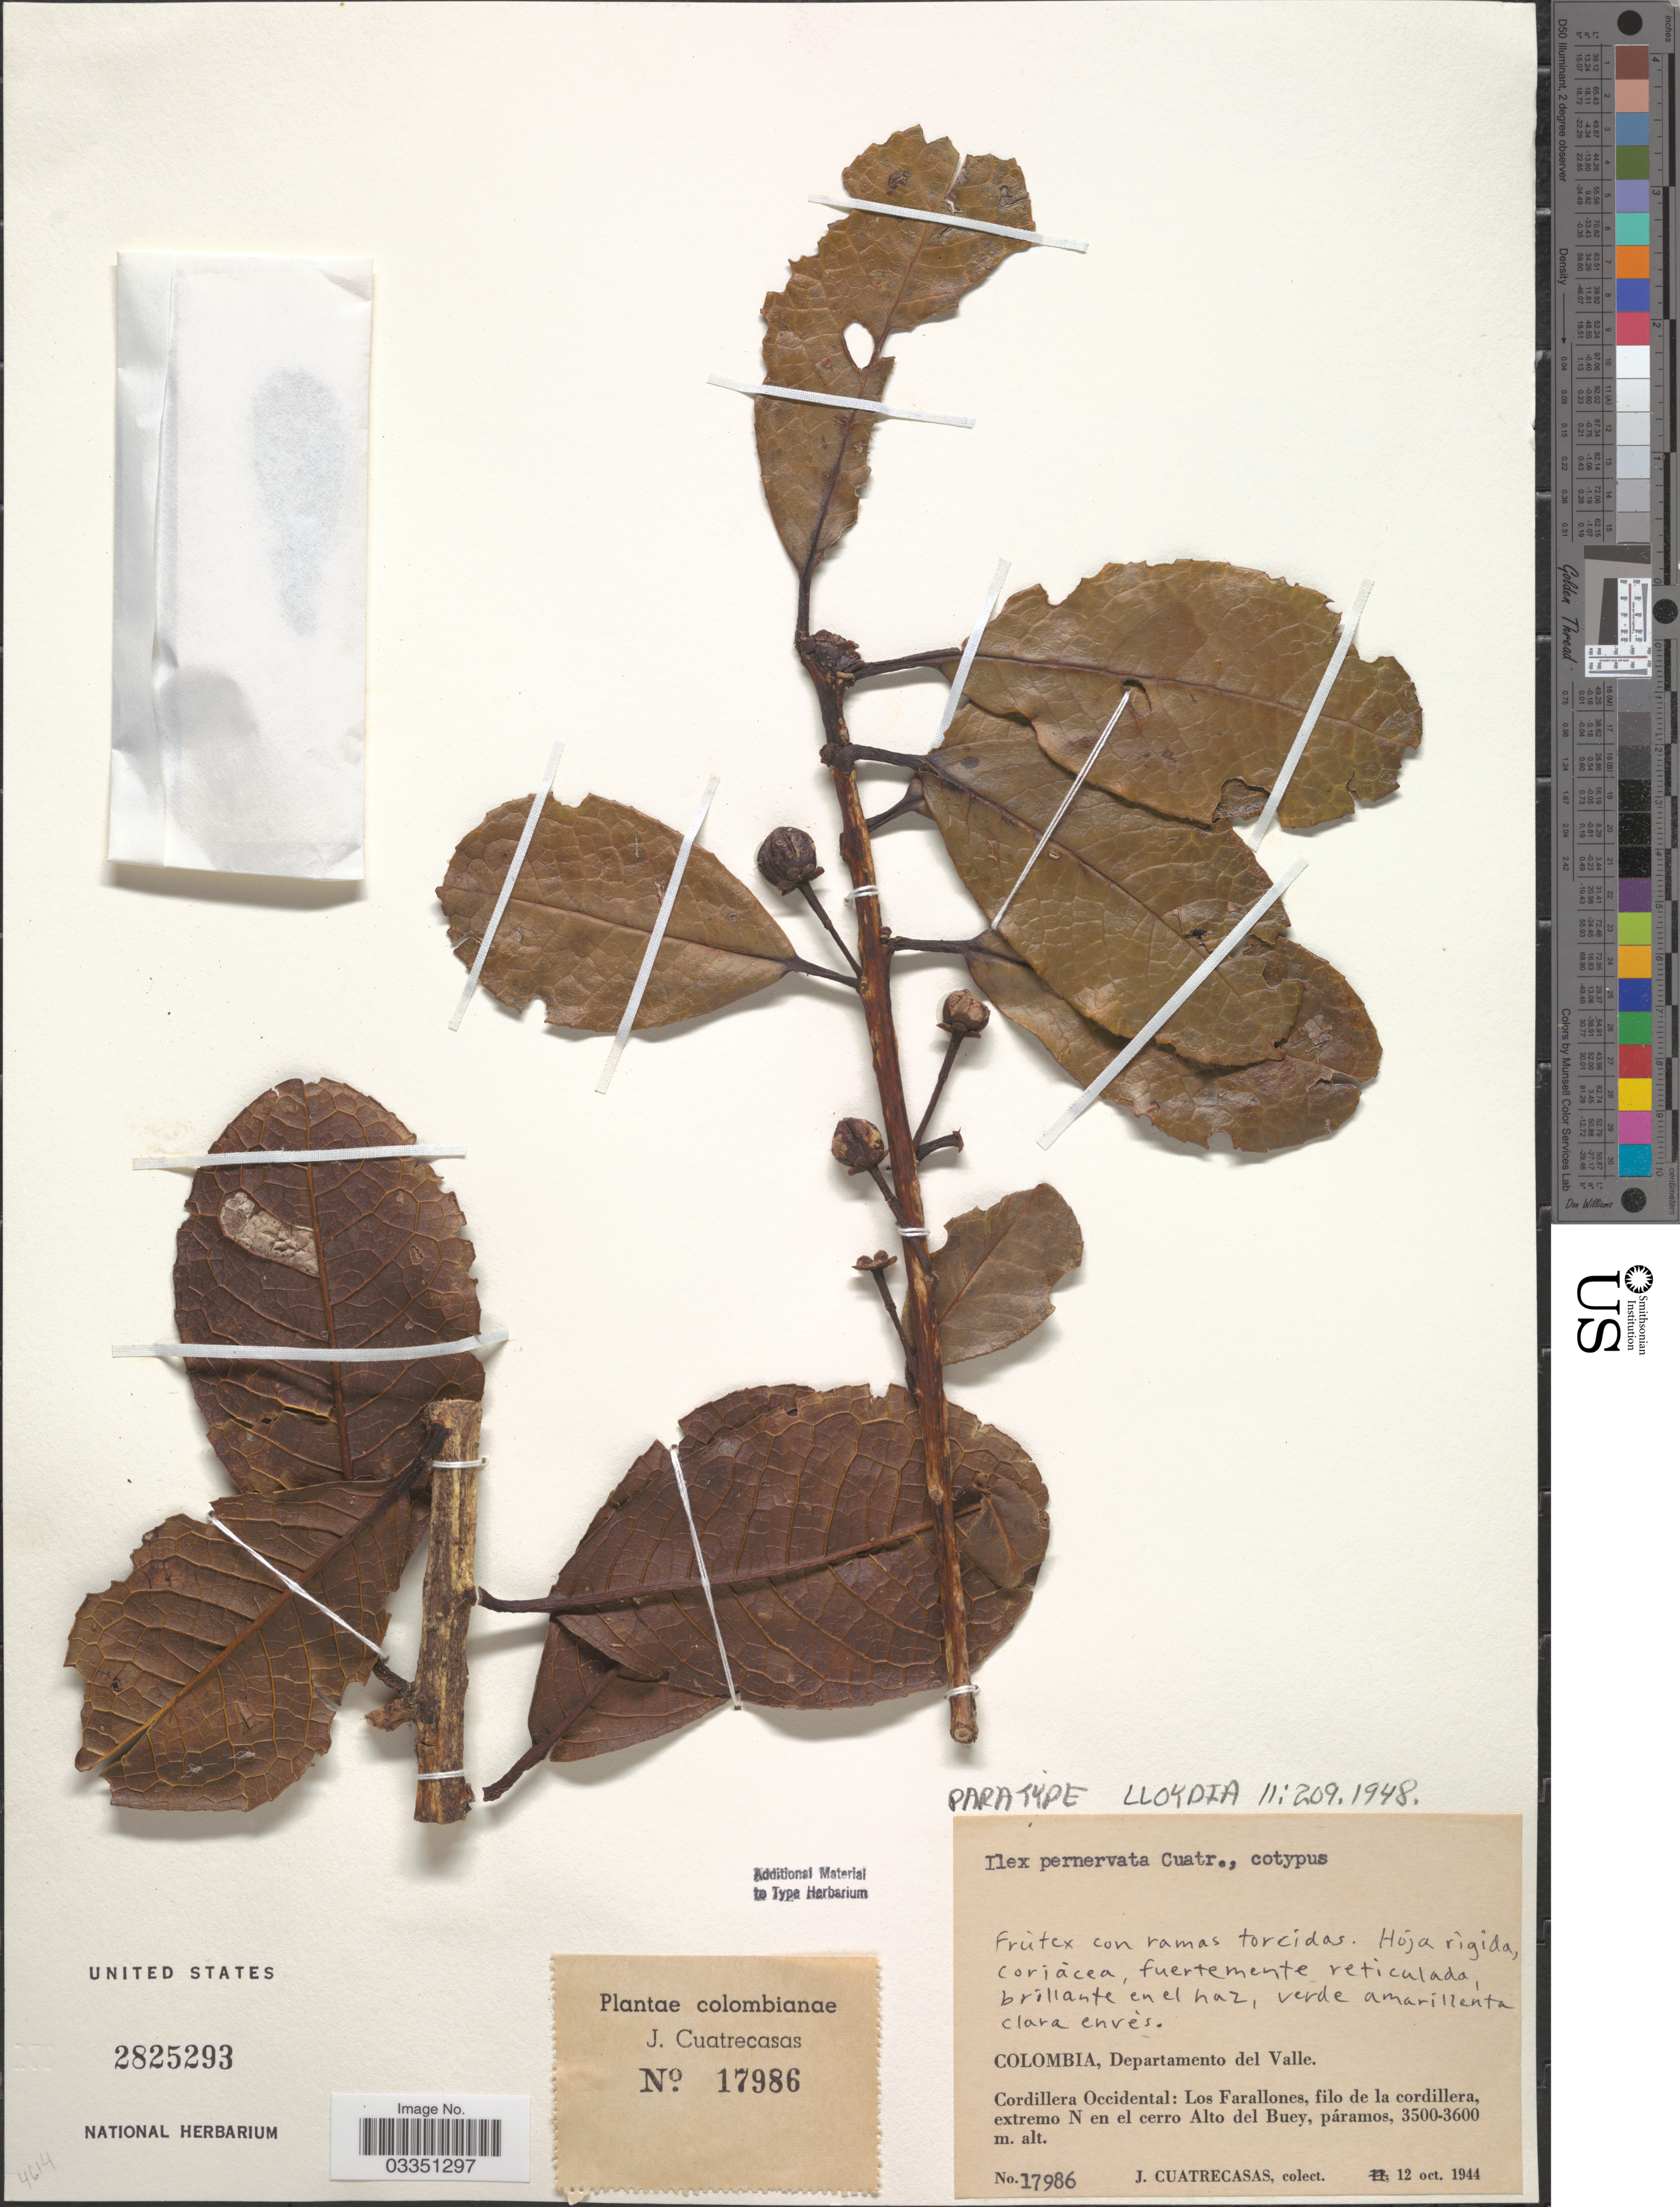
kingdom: Plantae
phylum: Tracheophyta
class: Magnoliopsida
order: Aquifoliales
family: Aquifoliaceae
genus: Ilex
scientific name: Ilex pernervata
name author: Cuatrec.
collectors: J. Cuatrecasas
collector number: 17986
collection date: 1944-10-12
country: Colombia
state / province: Valle del Cauca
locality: Departamento del Valle. Cordillera Occidental: Los Farallones, filo de la cordillera, extremo N en el cerro Alto del Buey,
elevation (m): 3500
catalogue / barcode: US 2825293